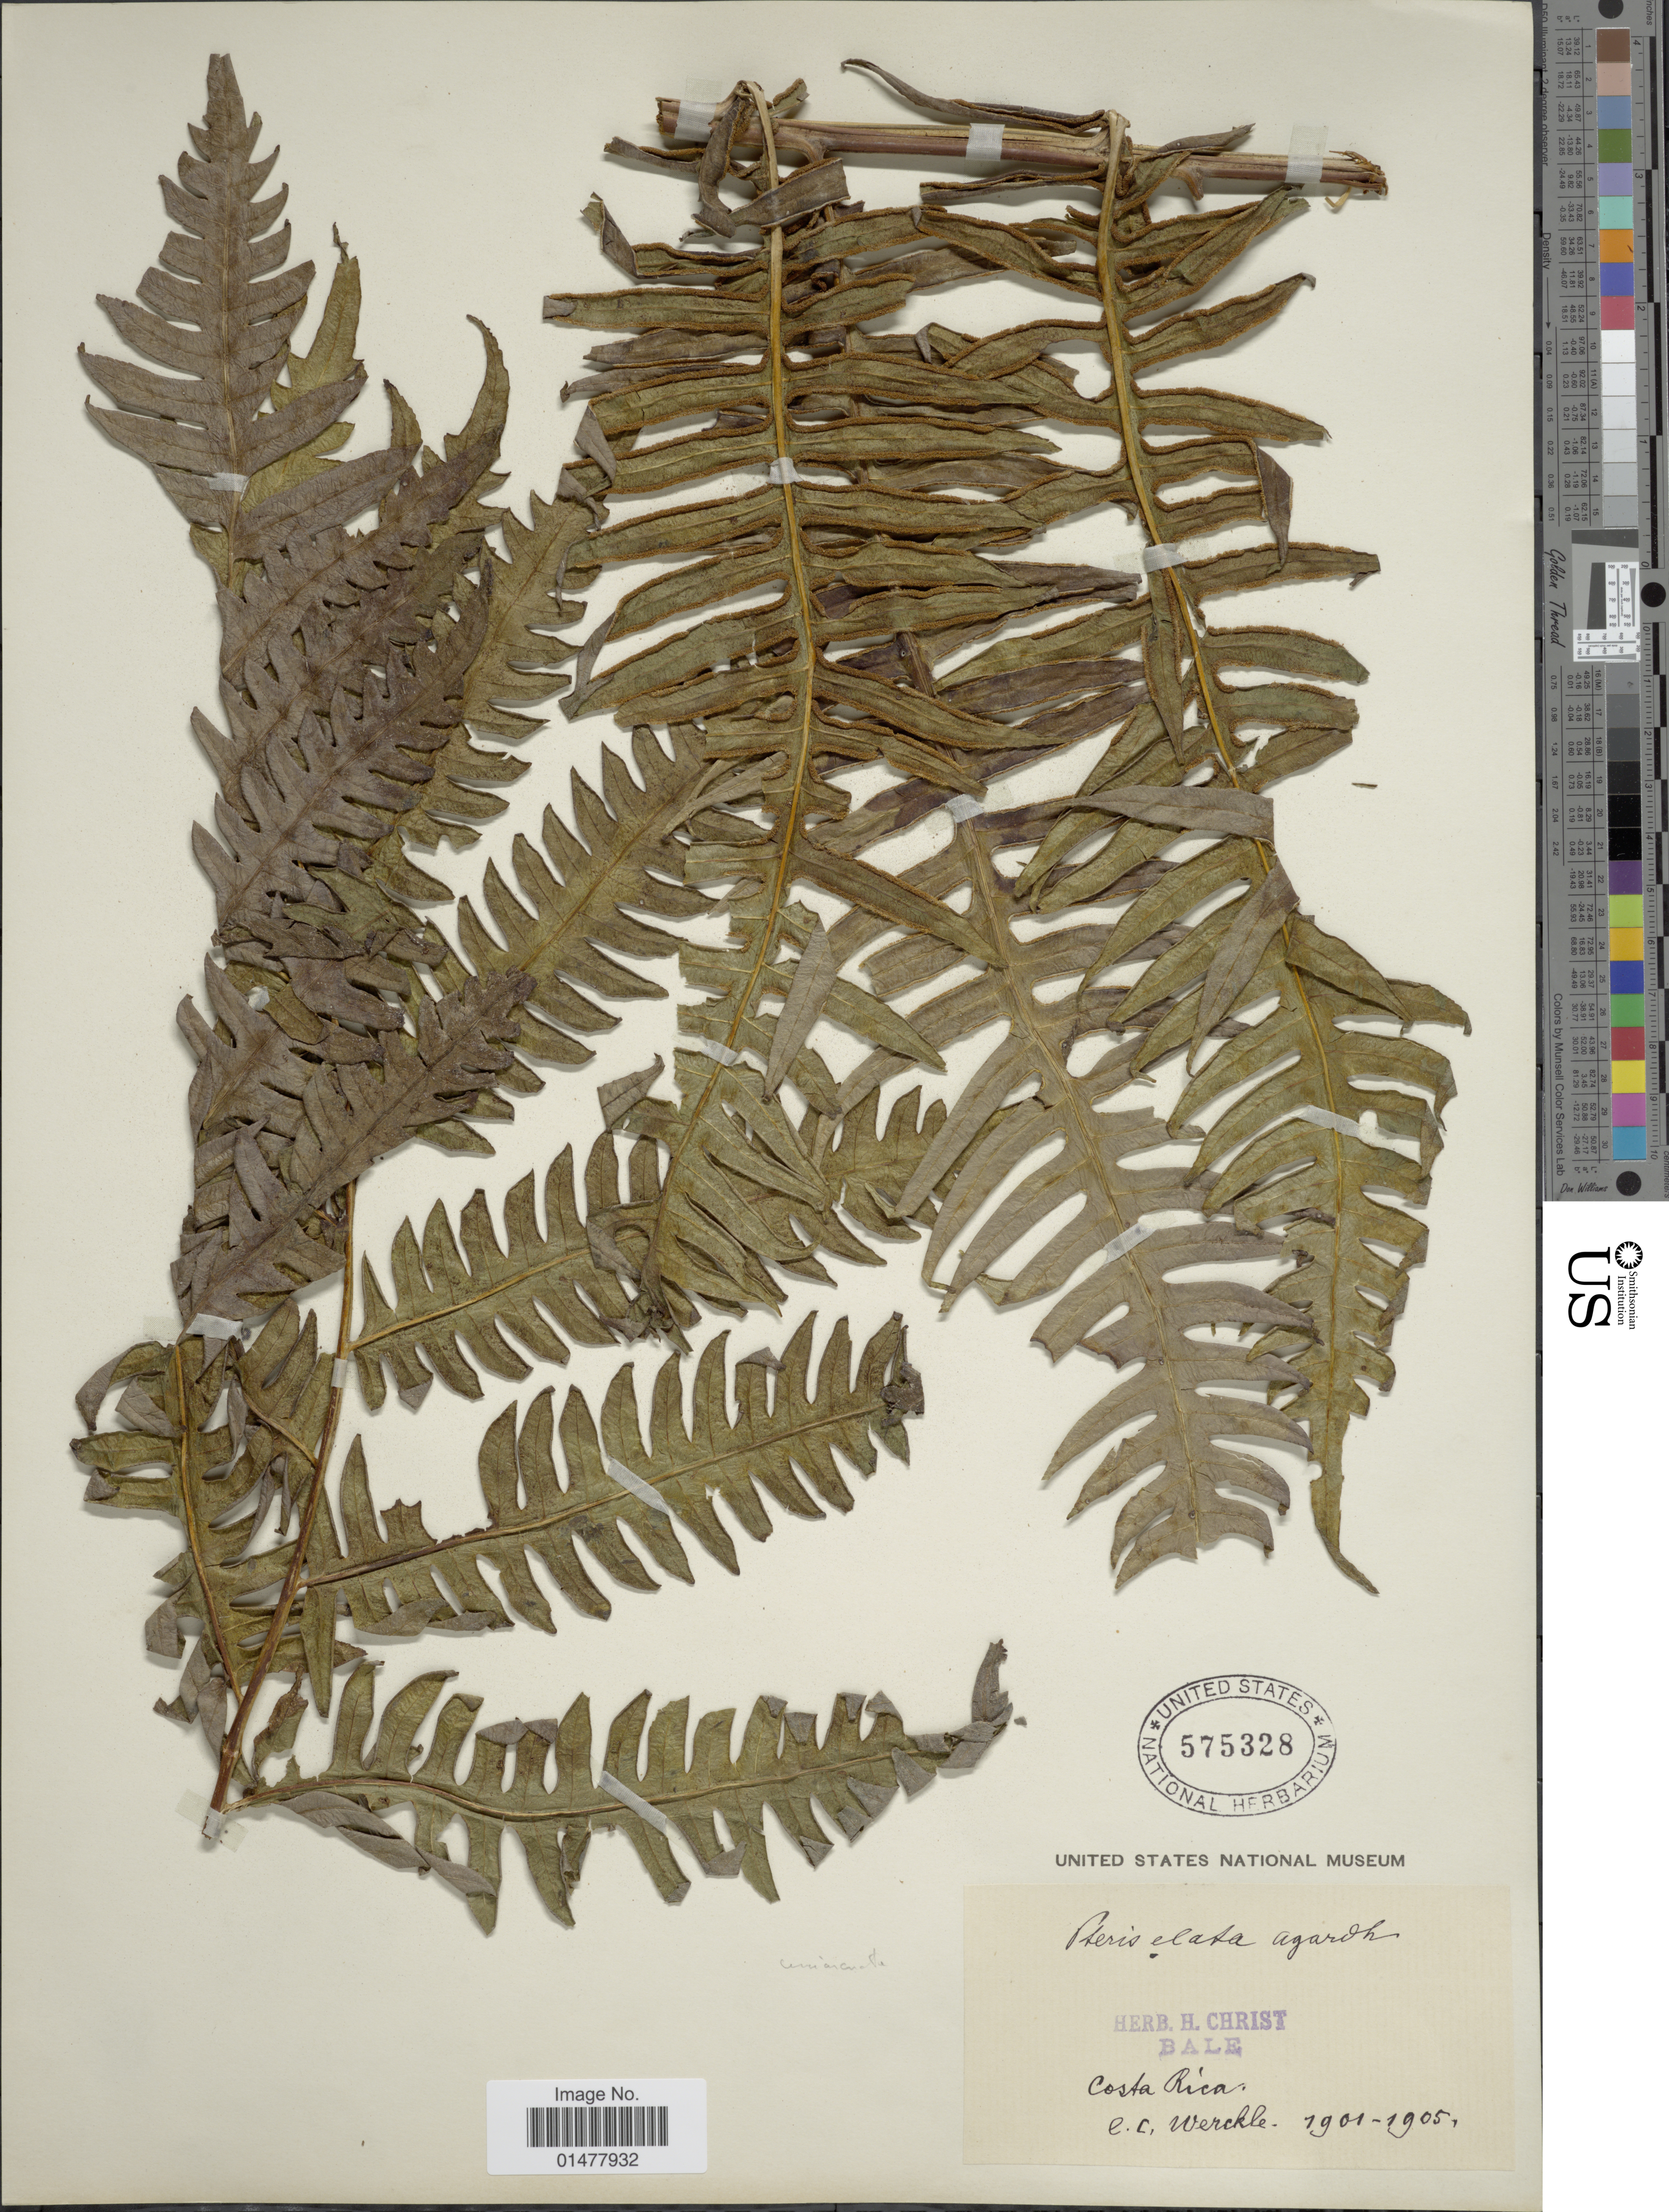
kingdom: Plantae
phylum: Tracheophyta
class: Polypodiopsida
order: Polypodiales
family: Pteridaceae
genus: Pteris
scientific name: Pteris navarrensis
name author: Christ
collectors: C. C Wercklé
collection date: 1901/1905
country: Costa Rica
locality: Costa Rica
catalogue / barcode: US 575328